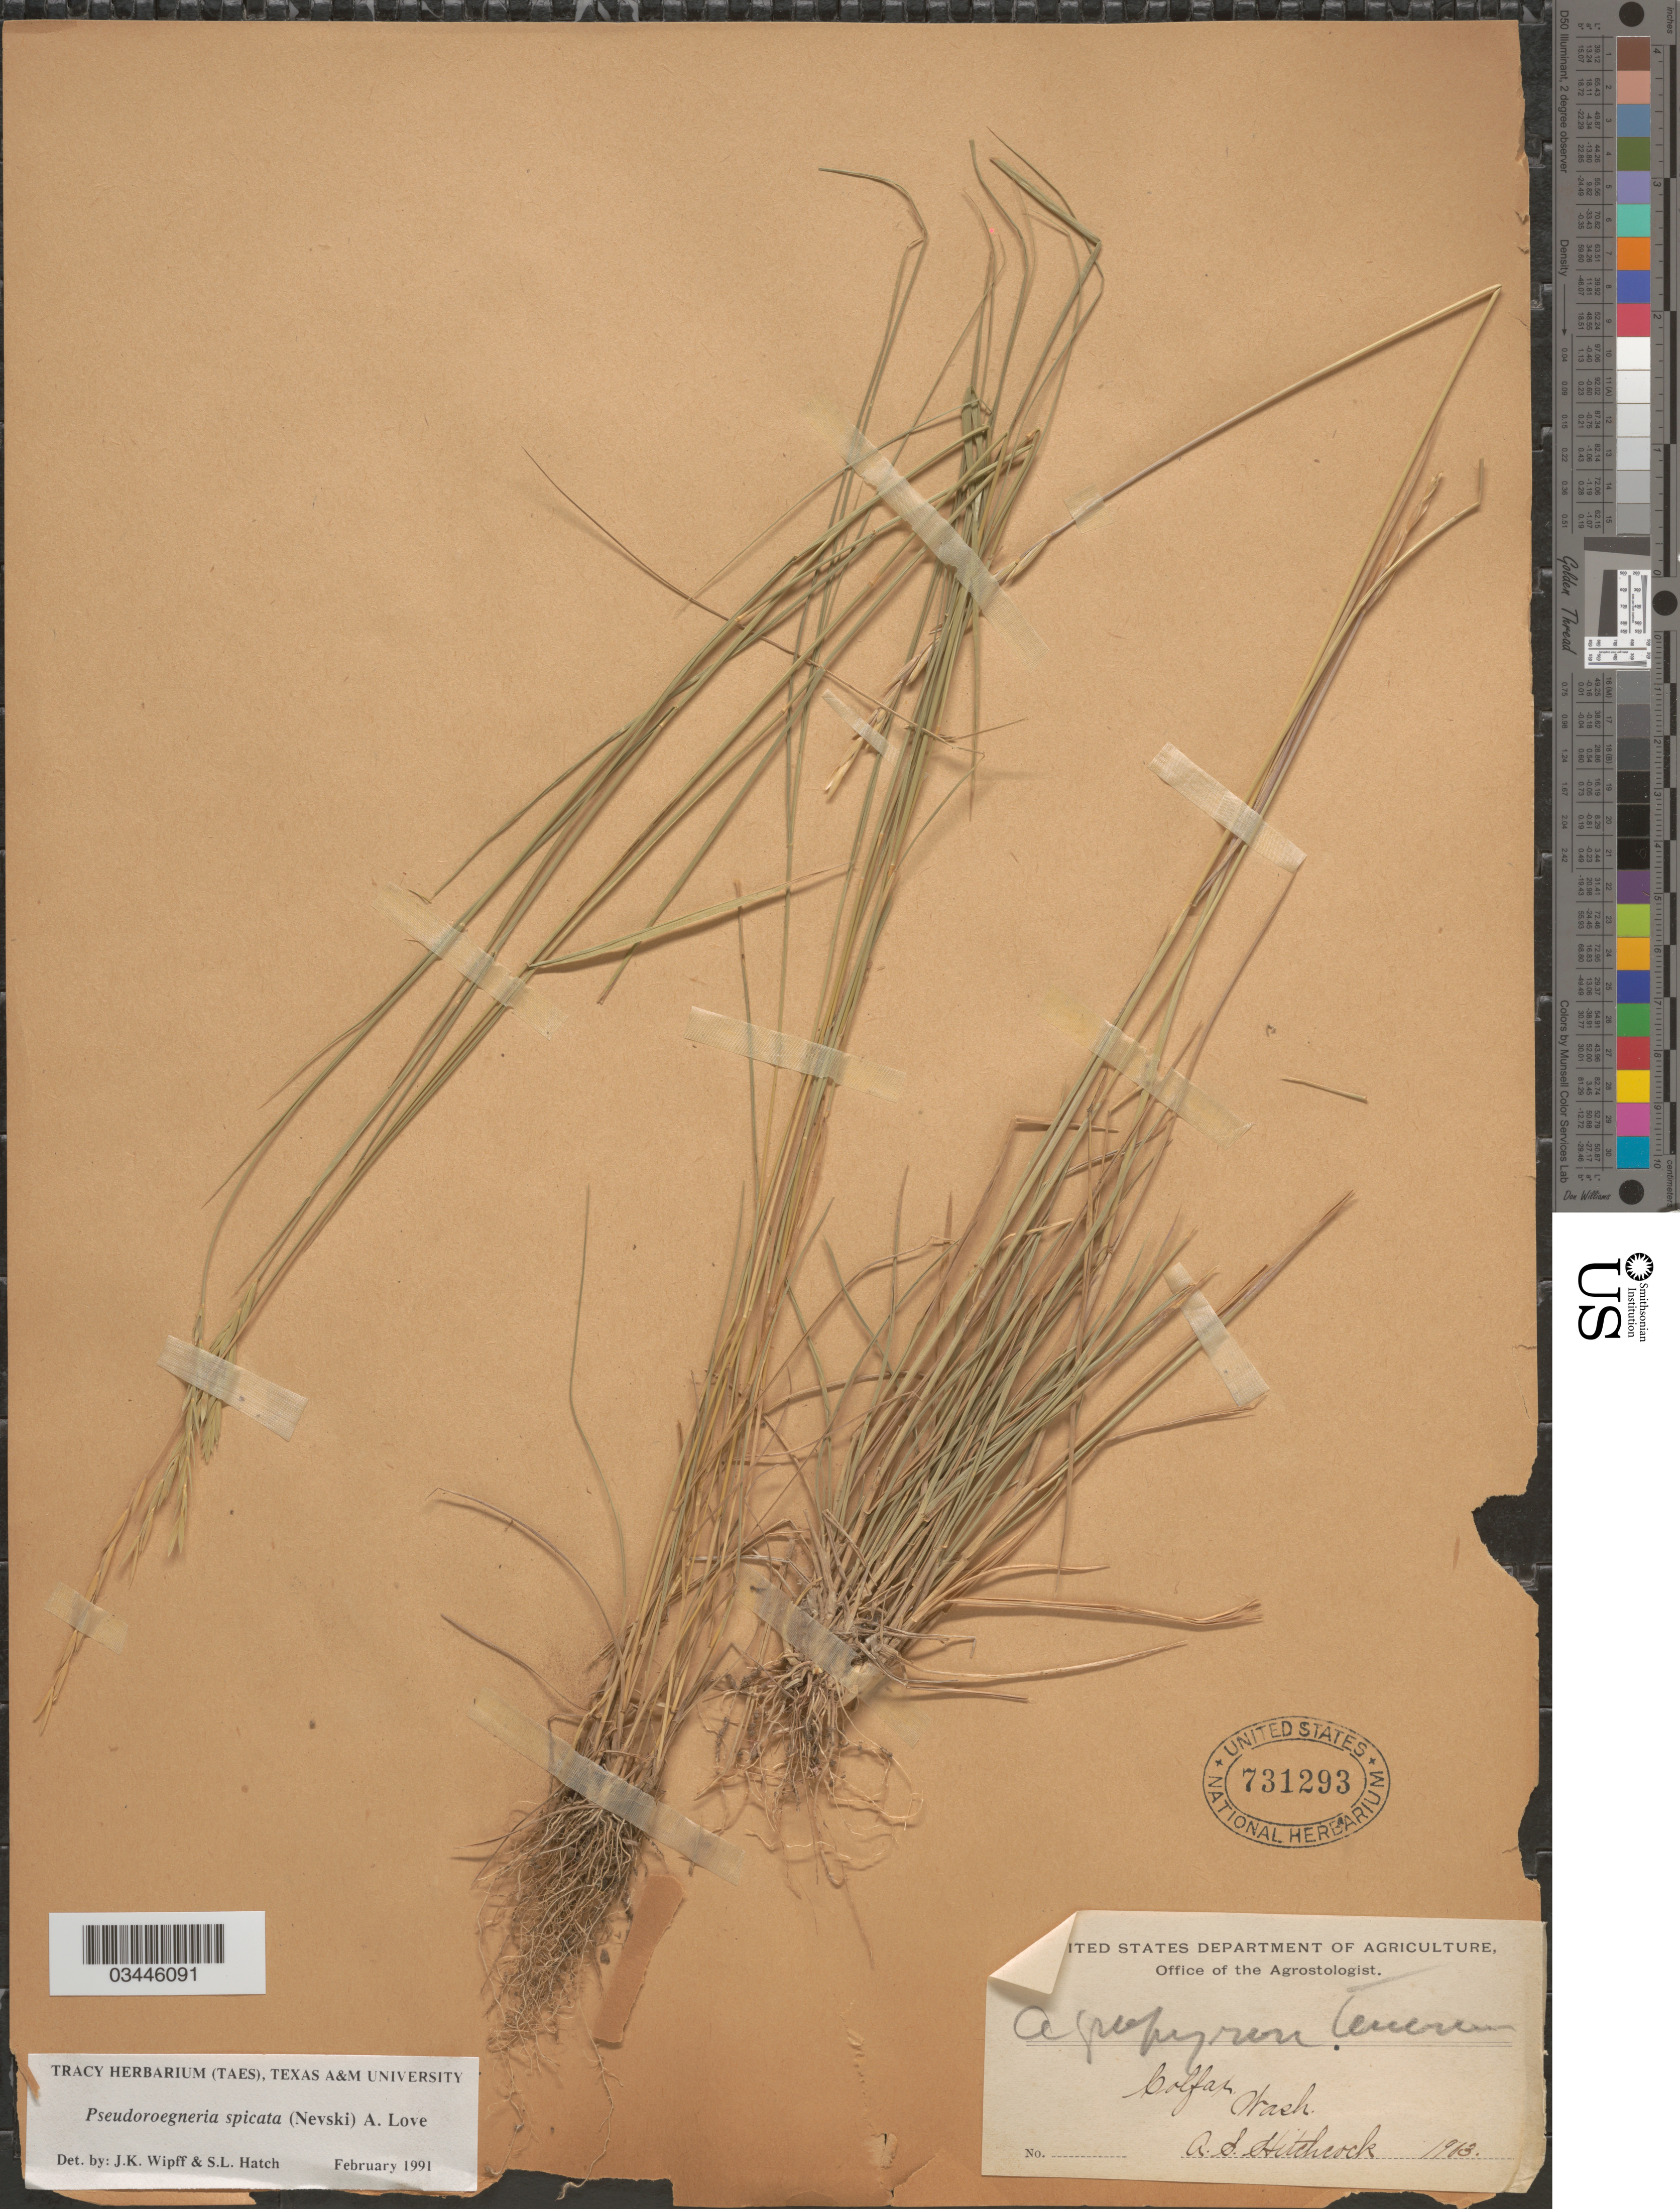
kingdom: Plantae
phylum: Tracheophyta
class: Liliopsida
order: Poales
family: Poaceae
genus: Pseudoroegneria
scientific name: Pseudoroegneria spicata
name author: (Pursh) Á. Löve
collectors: A. S. Hitchcock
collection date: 1903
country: United States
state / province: Washington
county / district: Whitman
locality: Colfax.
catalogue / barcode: US 731293